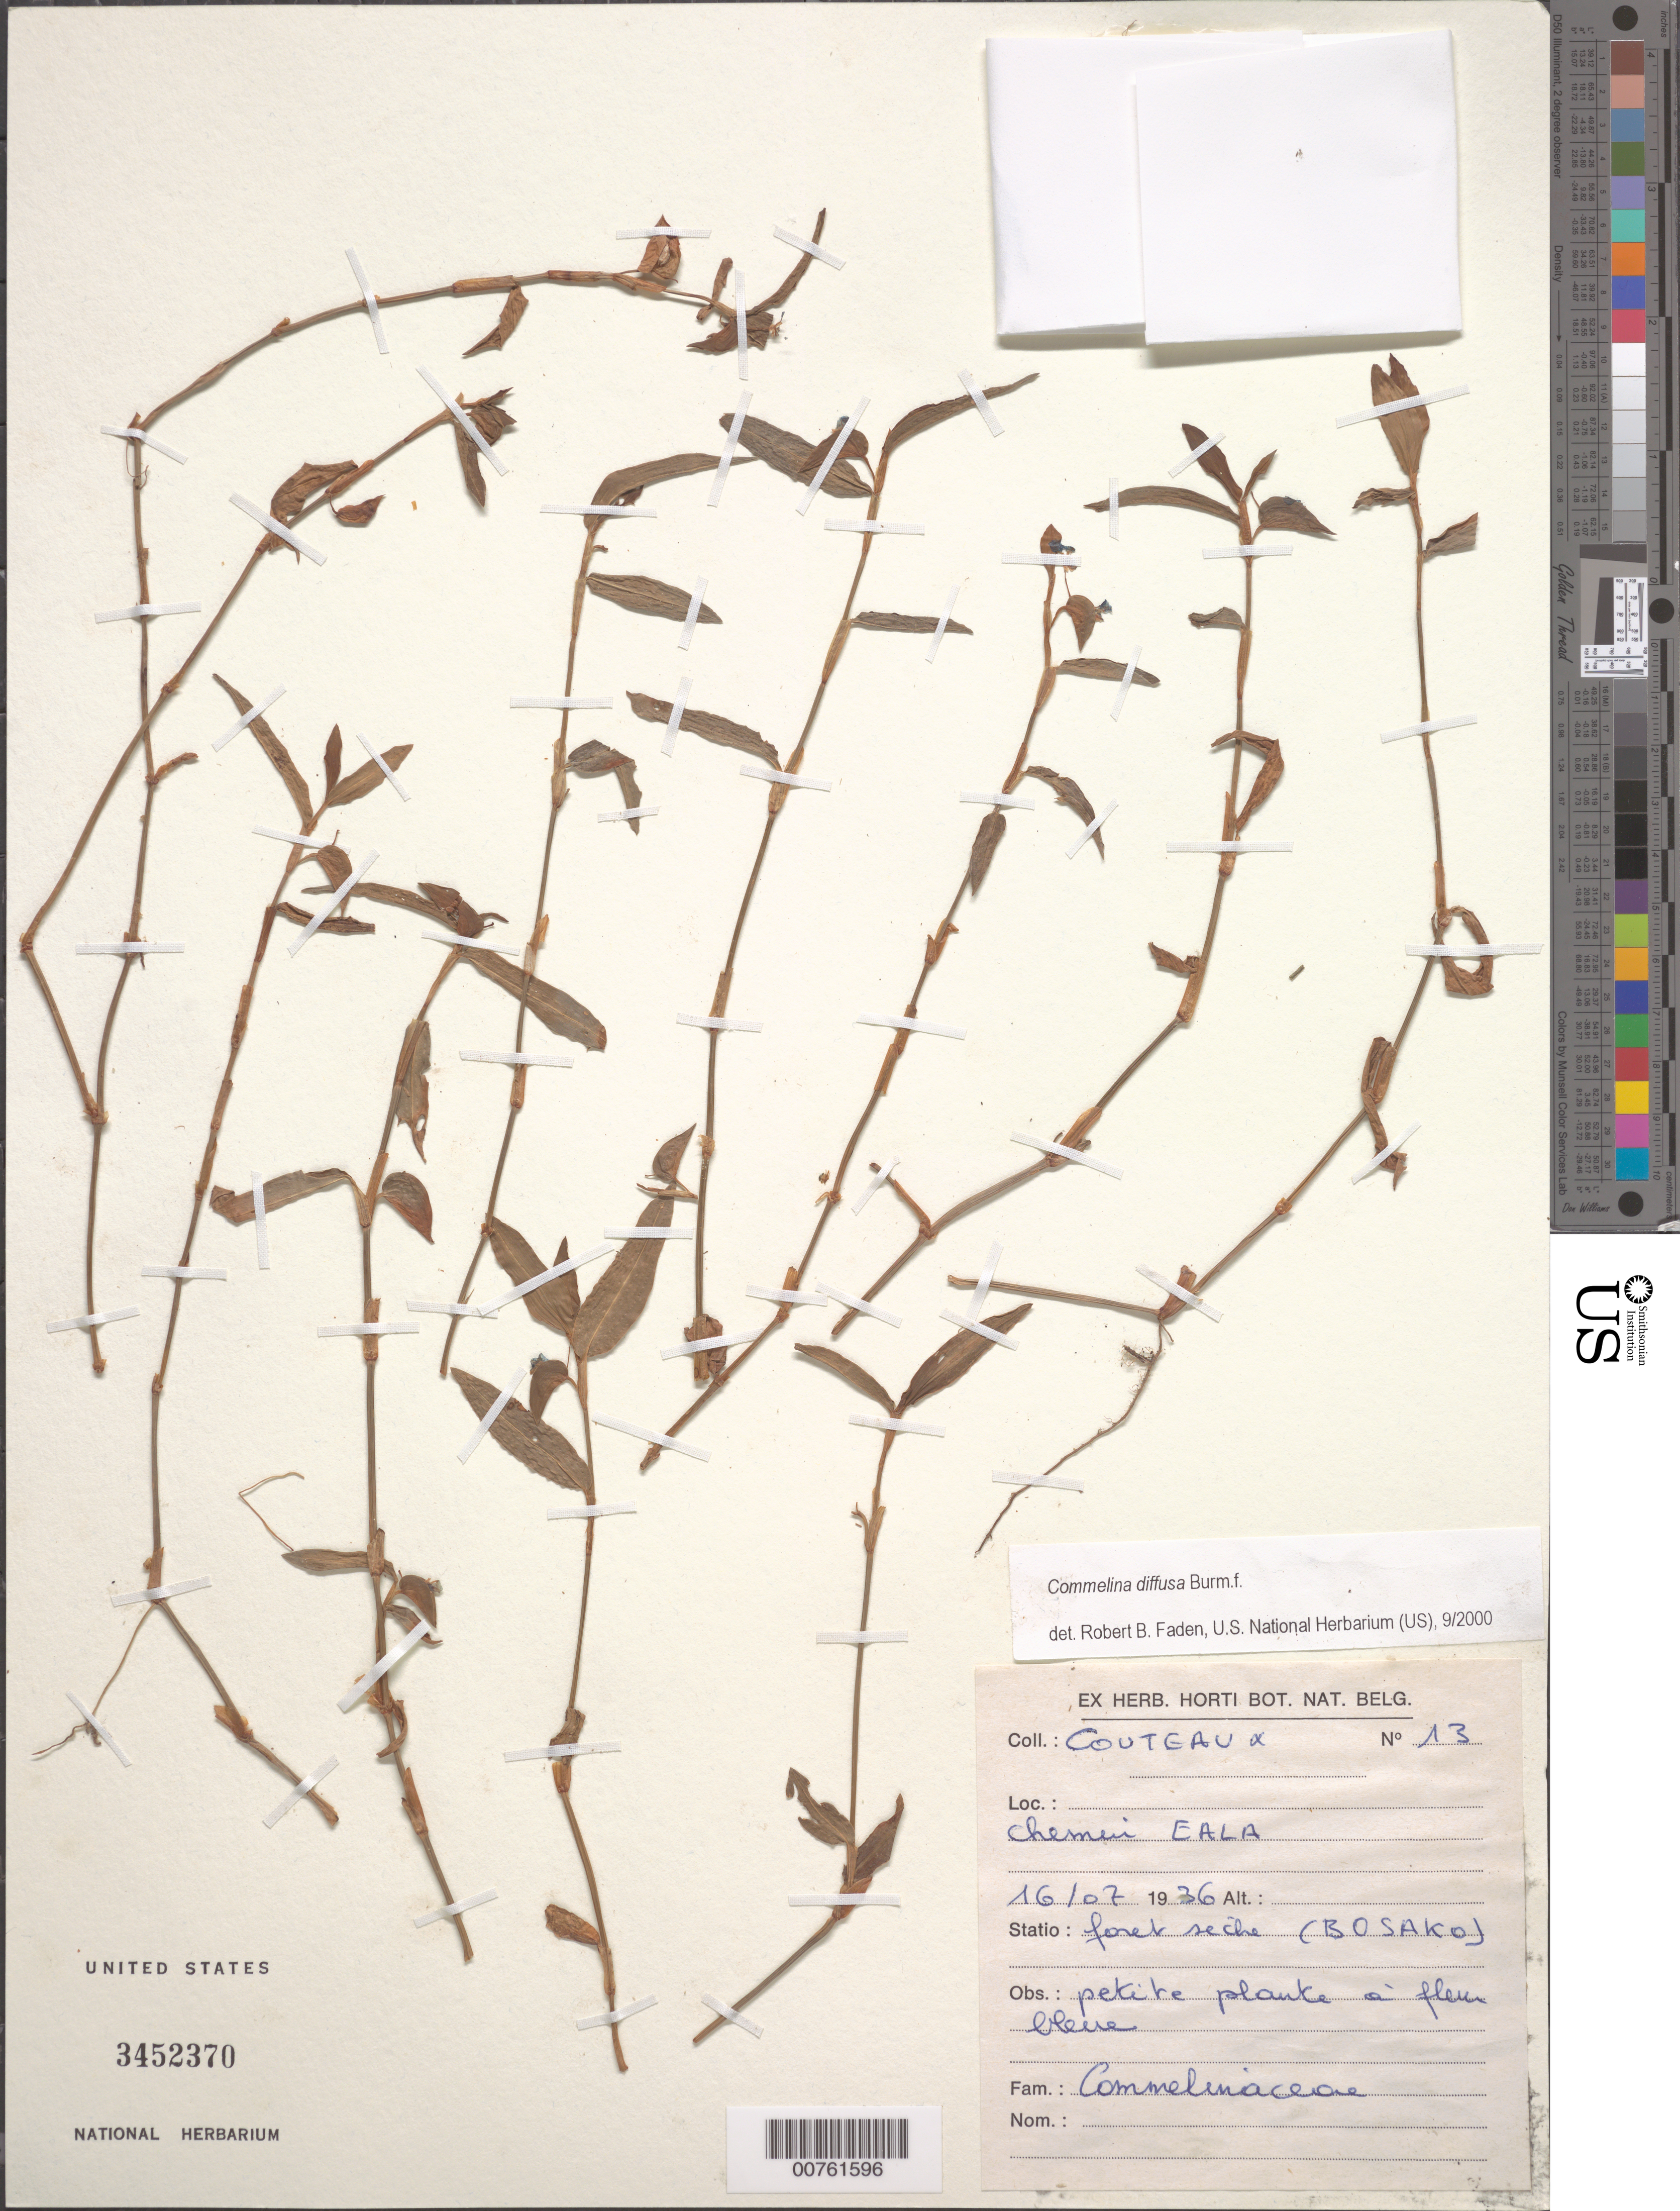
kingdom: Plantae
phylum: Tracheophyta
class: Liliopsida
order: Commelinales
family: Commelinaceae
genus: Commelina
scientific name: Commelina diffusa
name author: Burm. f.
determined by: Faden, Robert B., (US), Smithsonian Institution - National Museum of Natural History (UNITED STATES)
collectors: -. Couteaux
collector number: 13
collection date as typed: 16 Jul 1936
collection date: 1936-07-16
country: Congo, Democratic Republic of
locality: Chemin Eala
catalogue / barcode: US 3452370